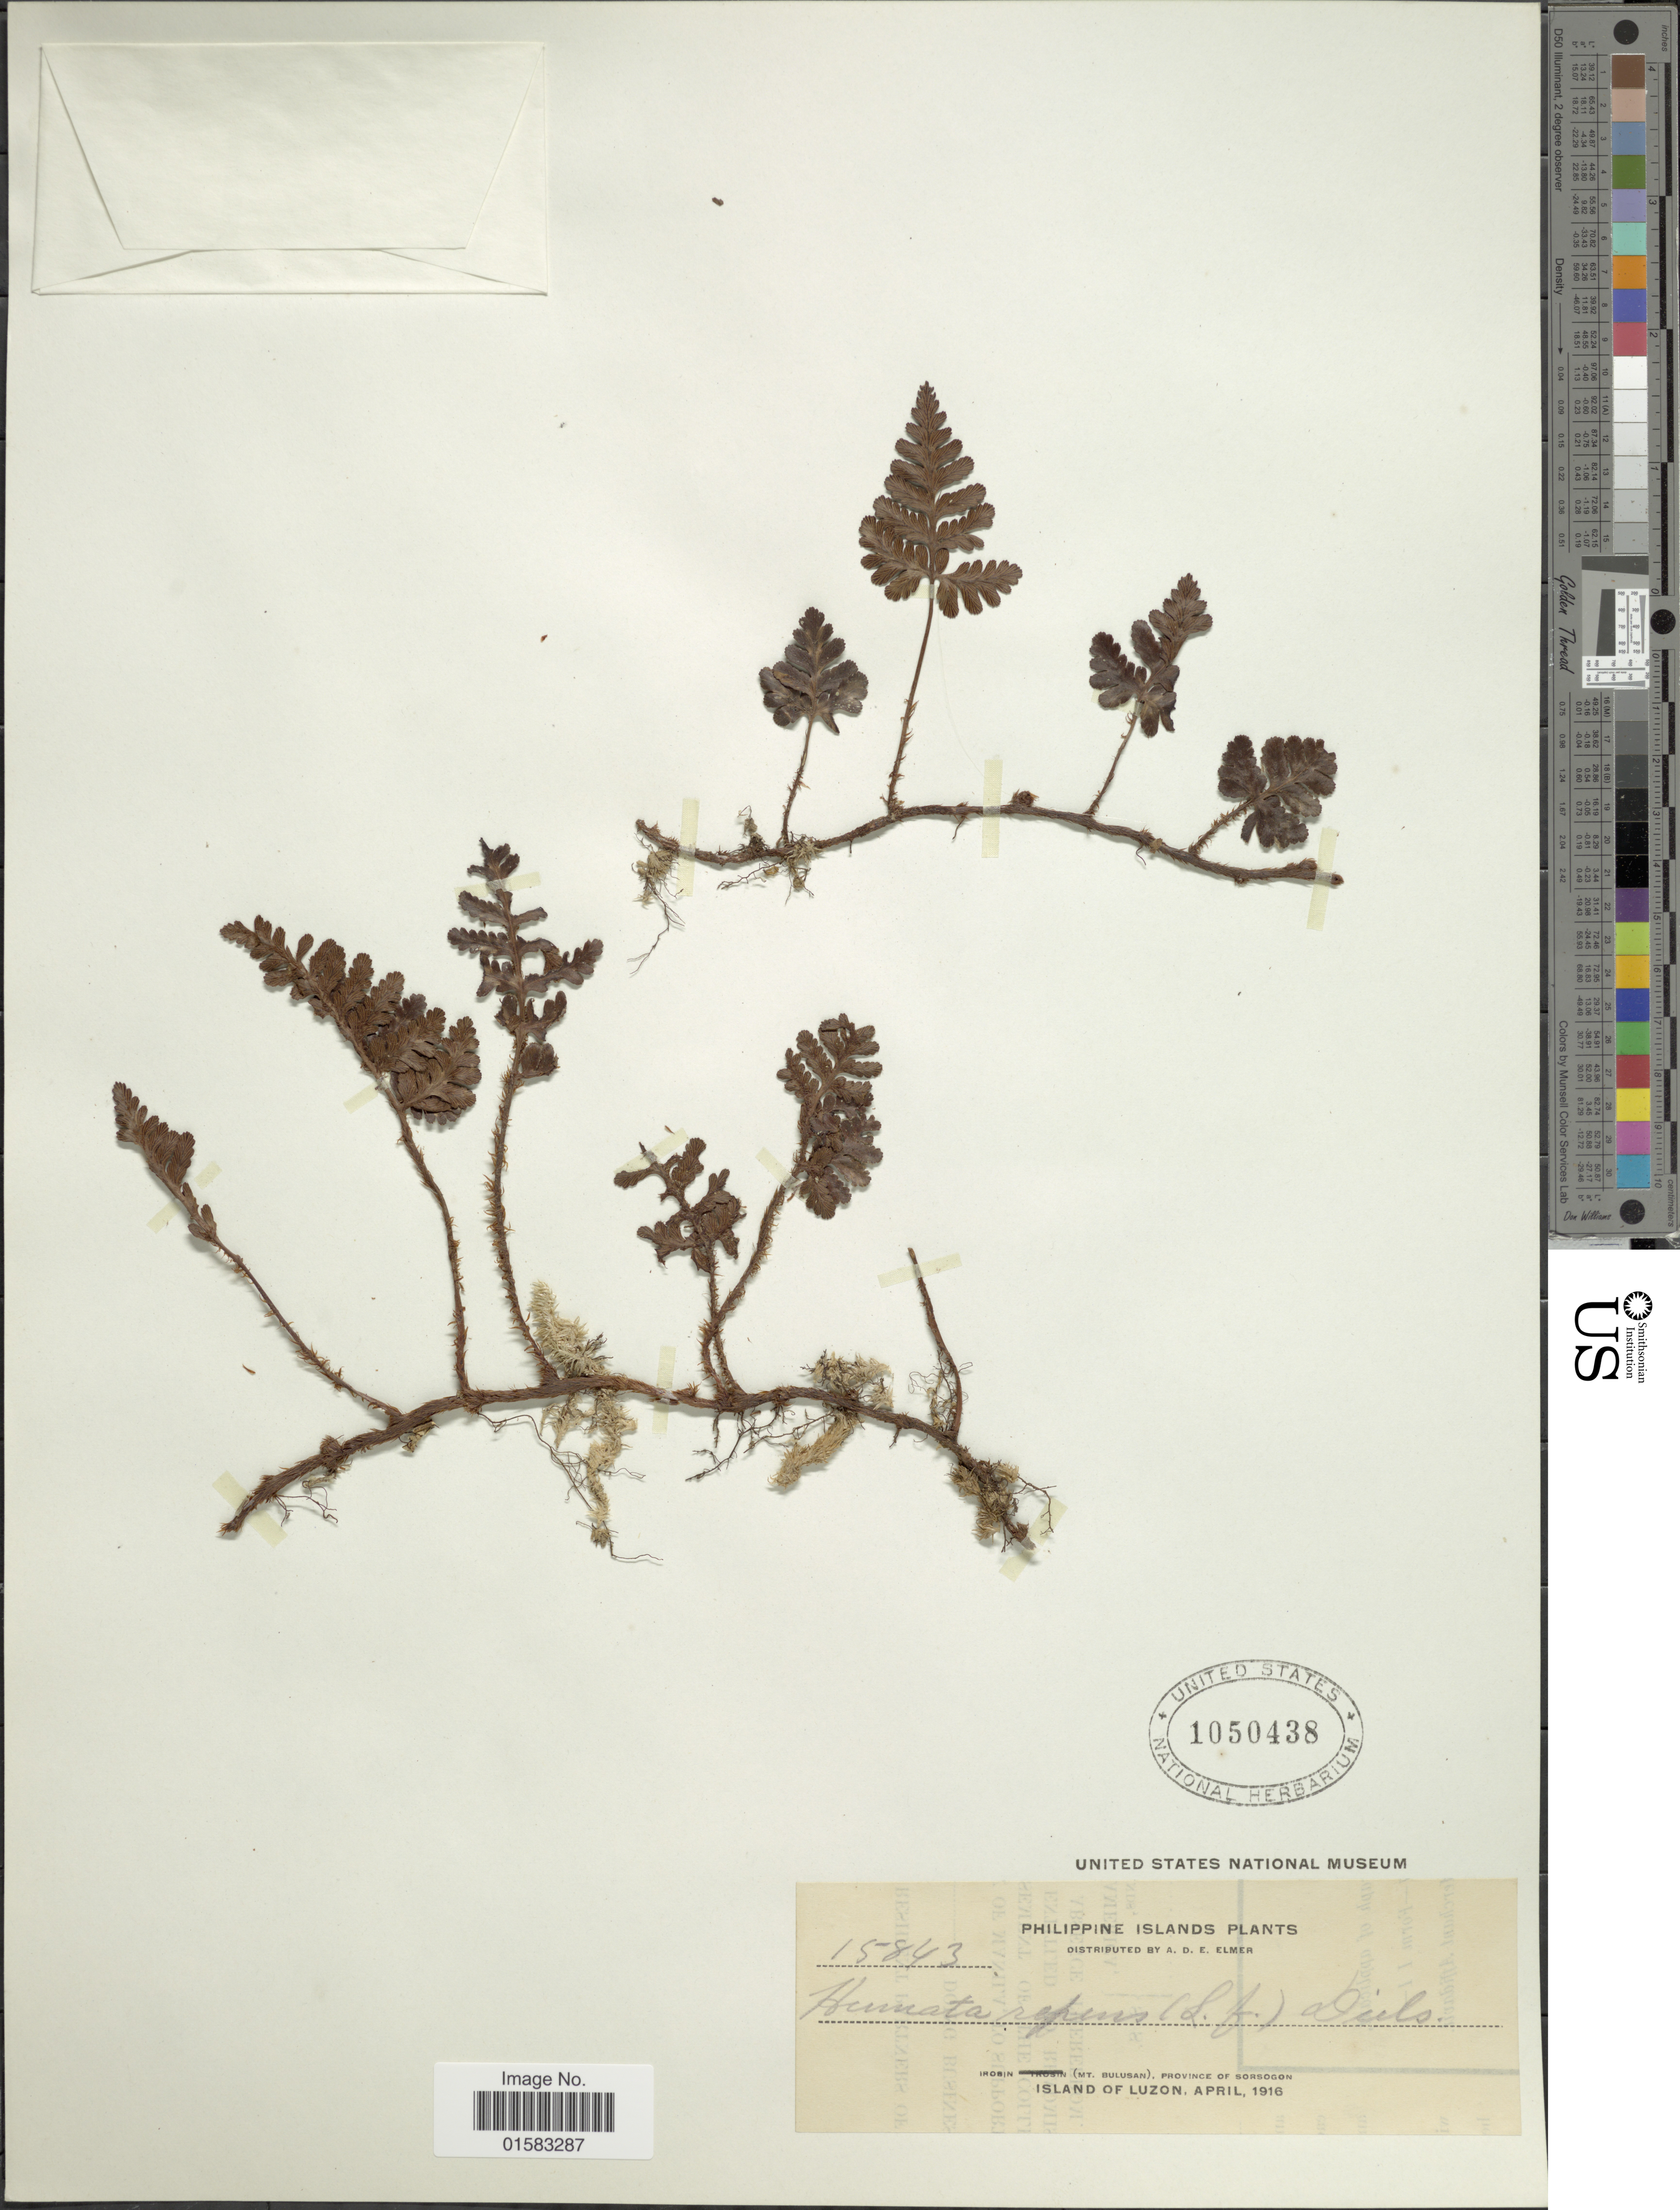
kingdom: Plantae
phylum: Tracheophyta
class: Polypodiopsida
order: Polypodiales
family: Davalliaceae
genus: Davallia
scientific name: Davallia repens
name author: (L. f.) Kuhn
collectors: A. D. E. Elmer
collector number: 15843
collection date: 1916-04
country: Philippines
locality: Irosin (Mt. Bulusan), Province of Sorsogon, Island of Luzon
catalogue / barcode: US 1050438